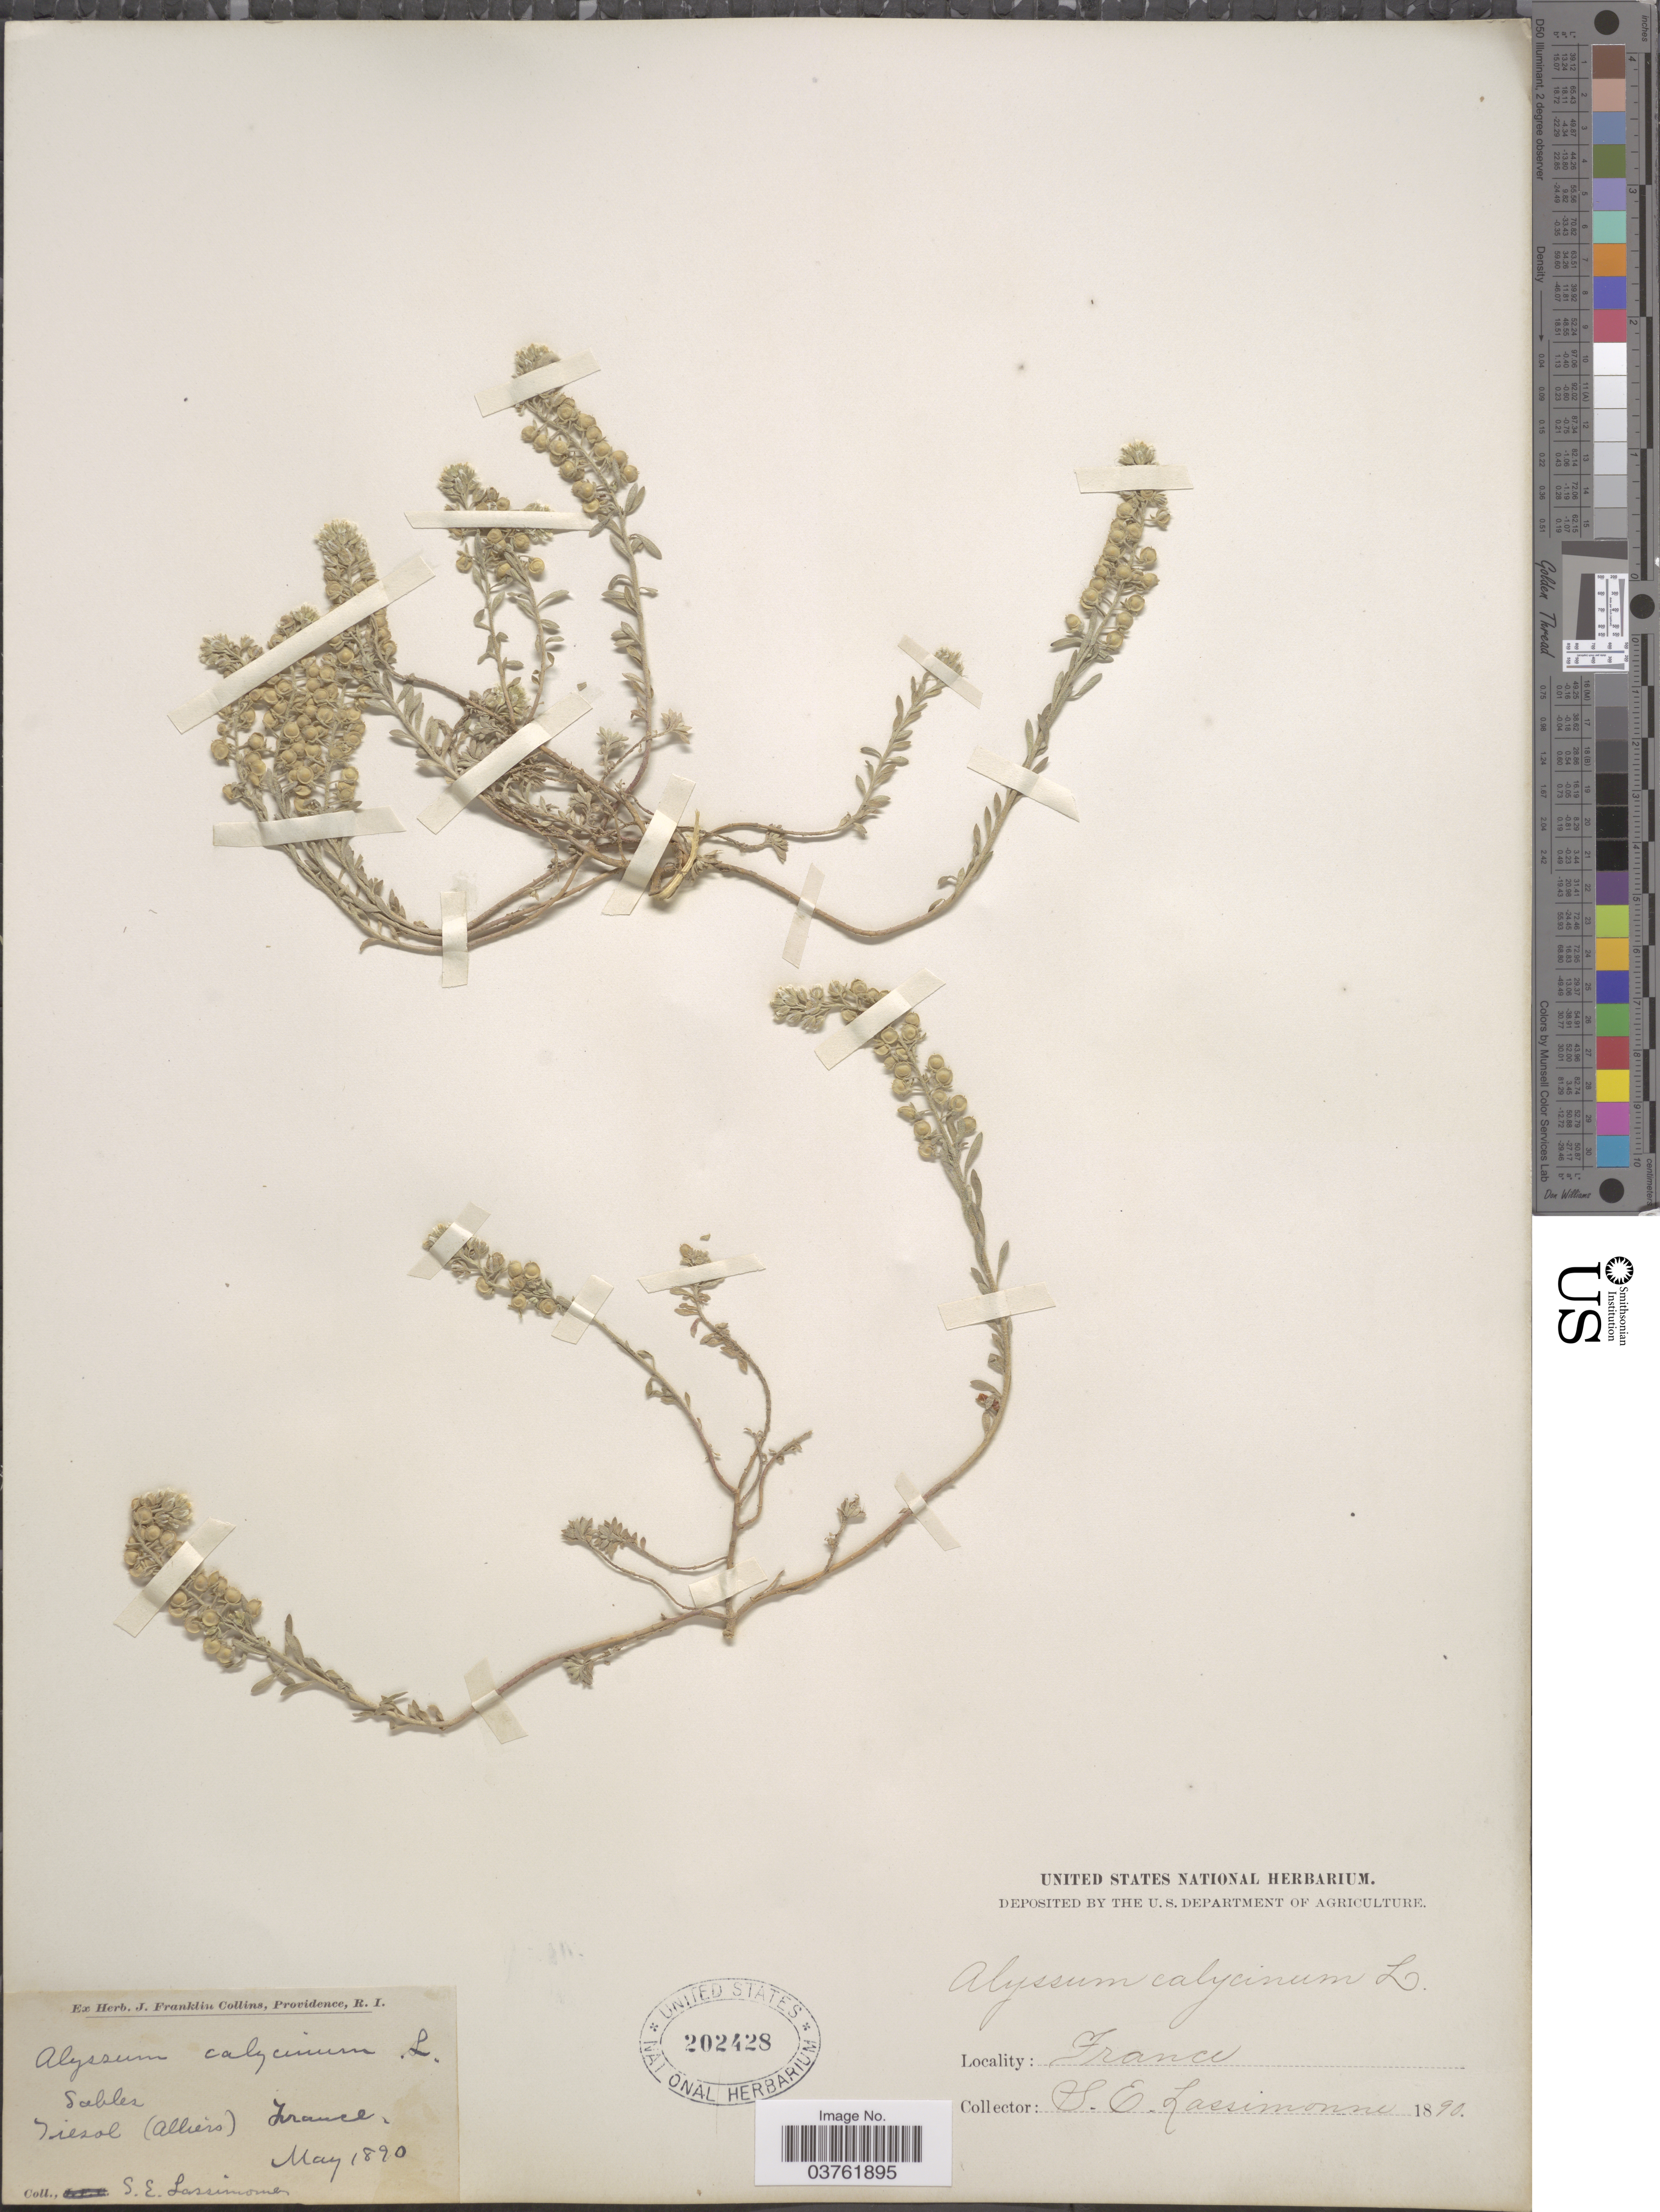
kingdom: Plantae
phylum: Tracheophyta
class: Magnoliopsida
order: Brassicales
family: Brassicaceae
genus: Alyssum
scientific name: Alyssum calycinum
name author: L.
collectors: S. Lassimonne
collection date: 1890-05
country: France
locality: Sables. Tiesol (Alliers). [interpreted]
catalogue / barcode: US 202428